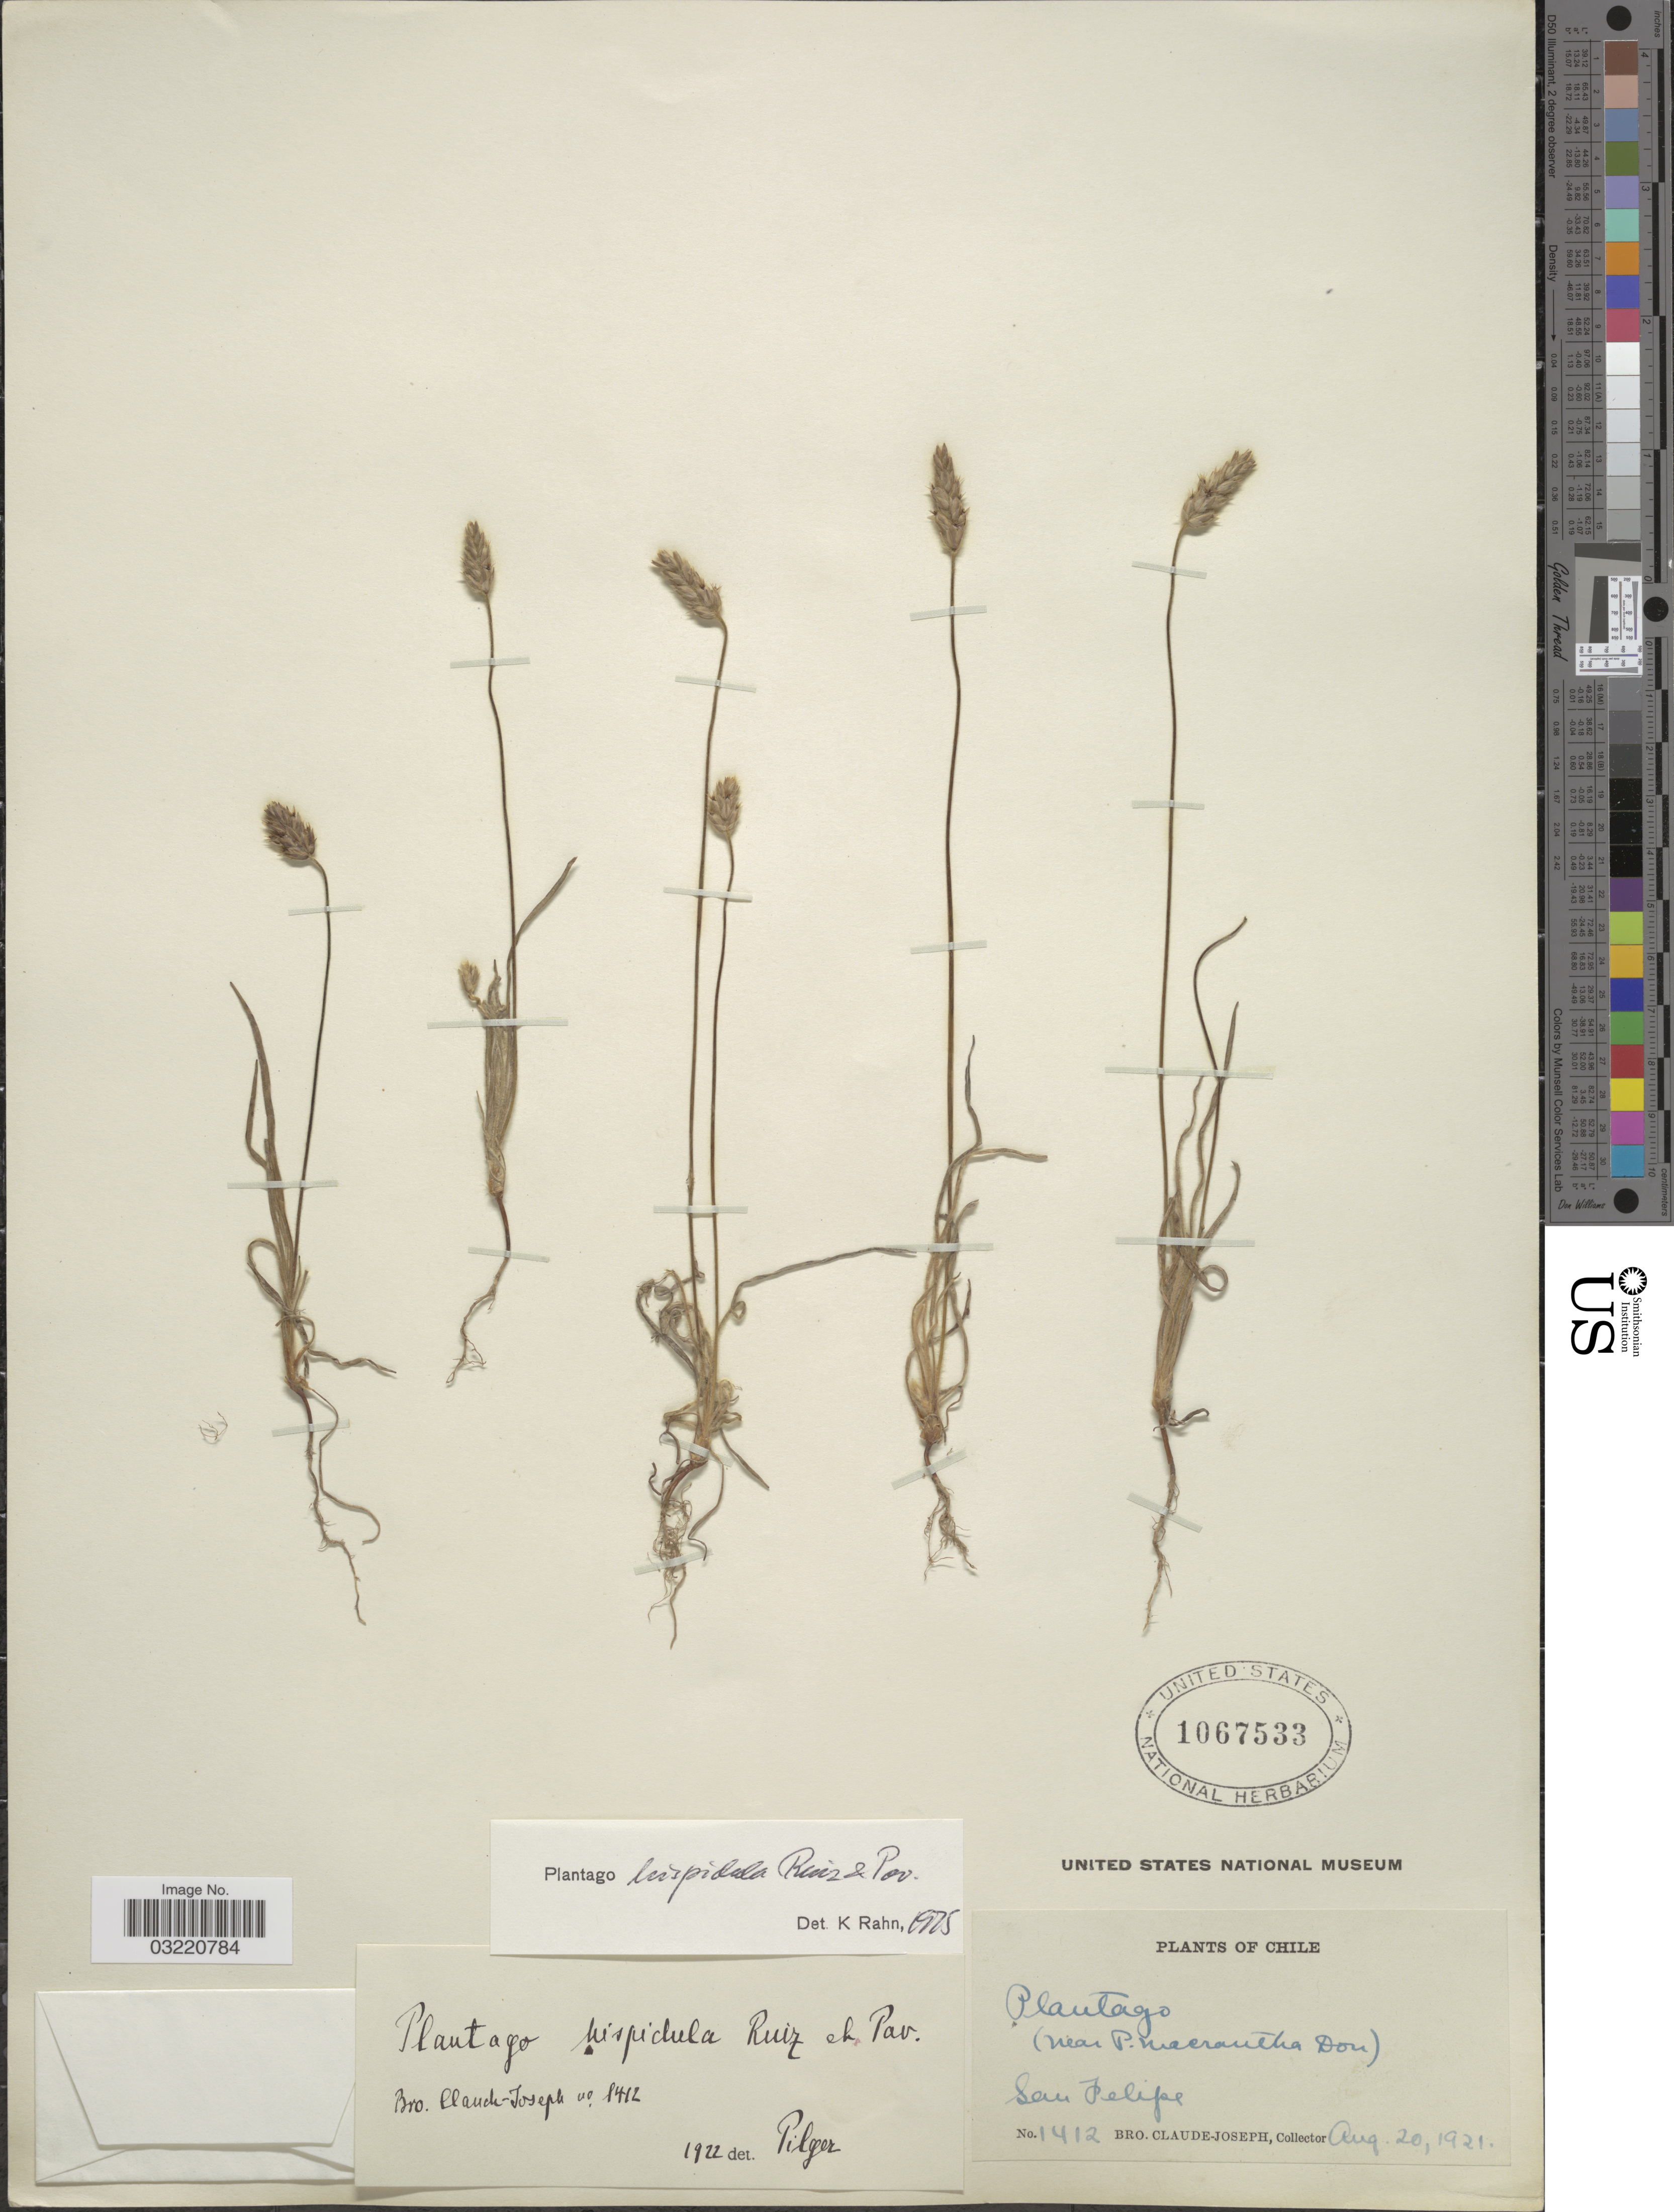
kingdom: Plantae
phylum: Tracheophyta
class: Magnoliopsida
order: Lamiales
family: Plantaginaceae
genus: Plantago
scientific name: Plantago hispidula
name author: Ruiz & Pav.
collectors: Bro. Claude-Joseph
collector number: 1412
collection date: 1921-08-20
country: Chile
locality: San Felipe.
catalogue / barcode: US 1067533